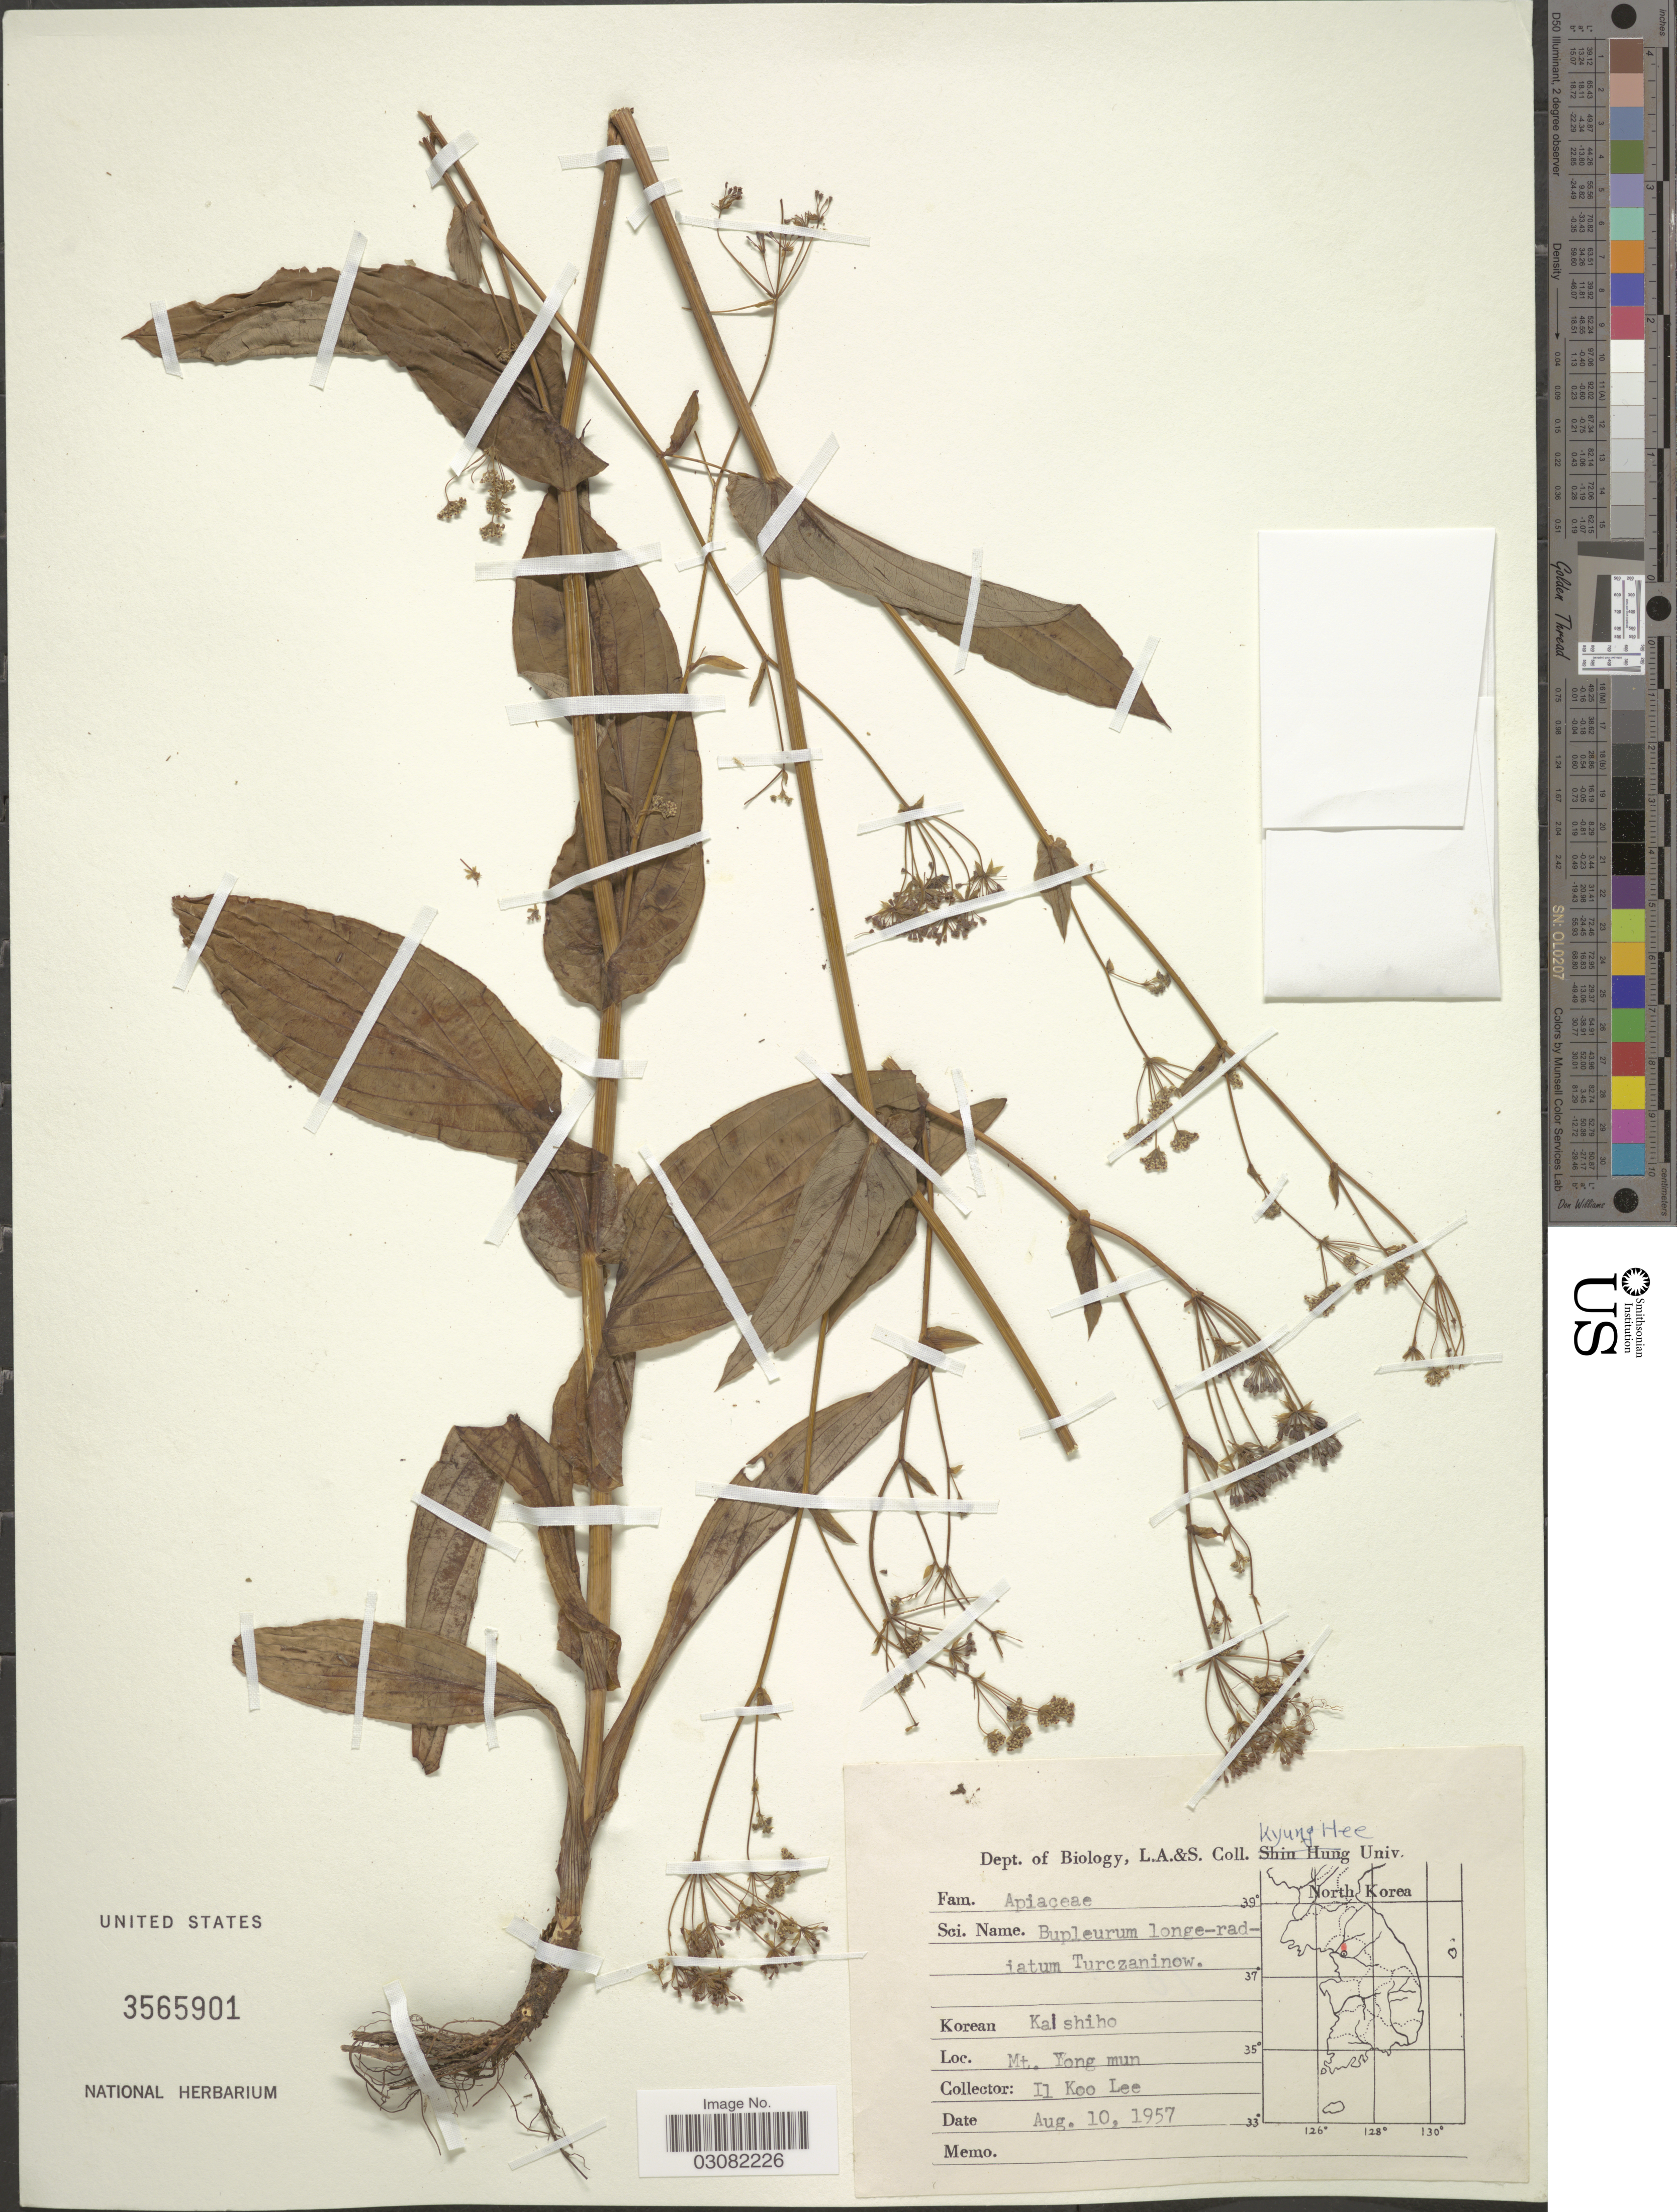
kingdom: Plantae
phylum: Tracheophyta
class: Magnoliopsida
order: Apiales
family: Apiaceae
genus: Bupleurum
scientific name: Bupleurum longiradiatum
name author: Turcz.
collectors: Il-Ko Lee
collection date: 1957-08-10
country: South Korea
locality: Mt. Yong mun.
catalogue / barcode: US 3565901